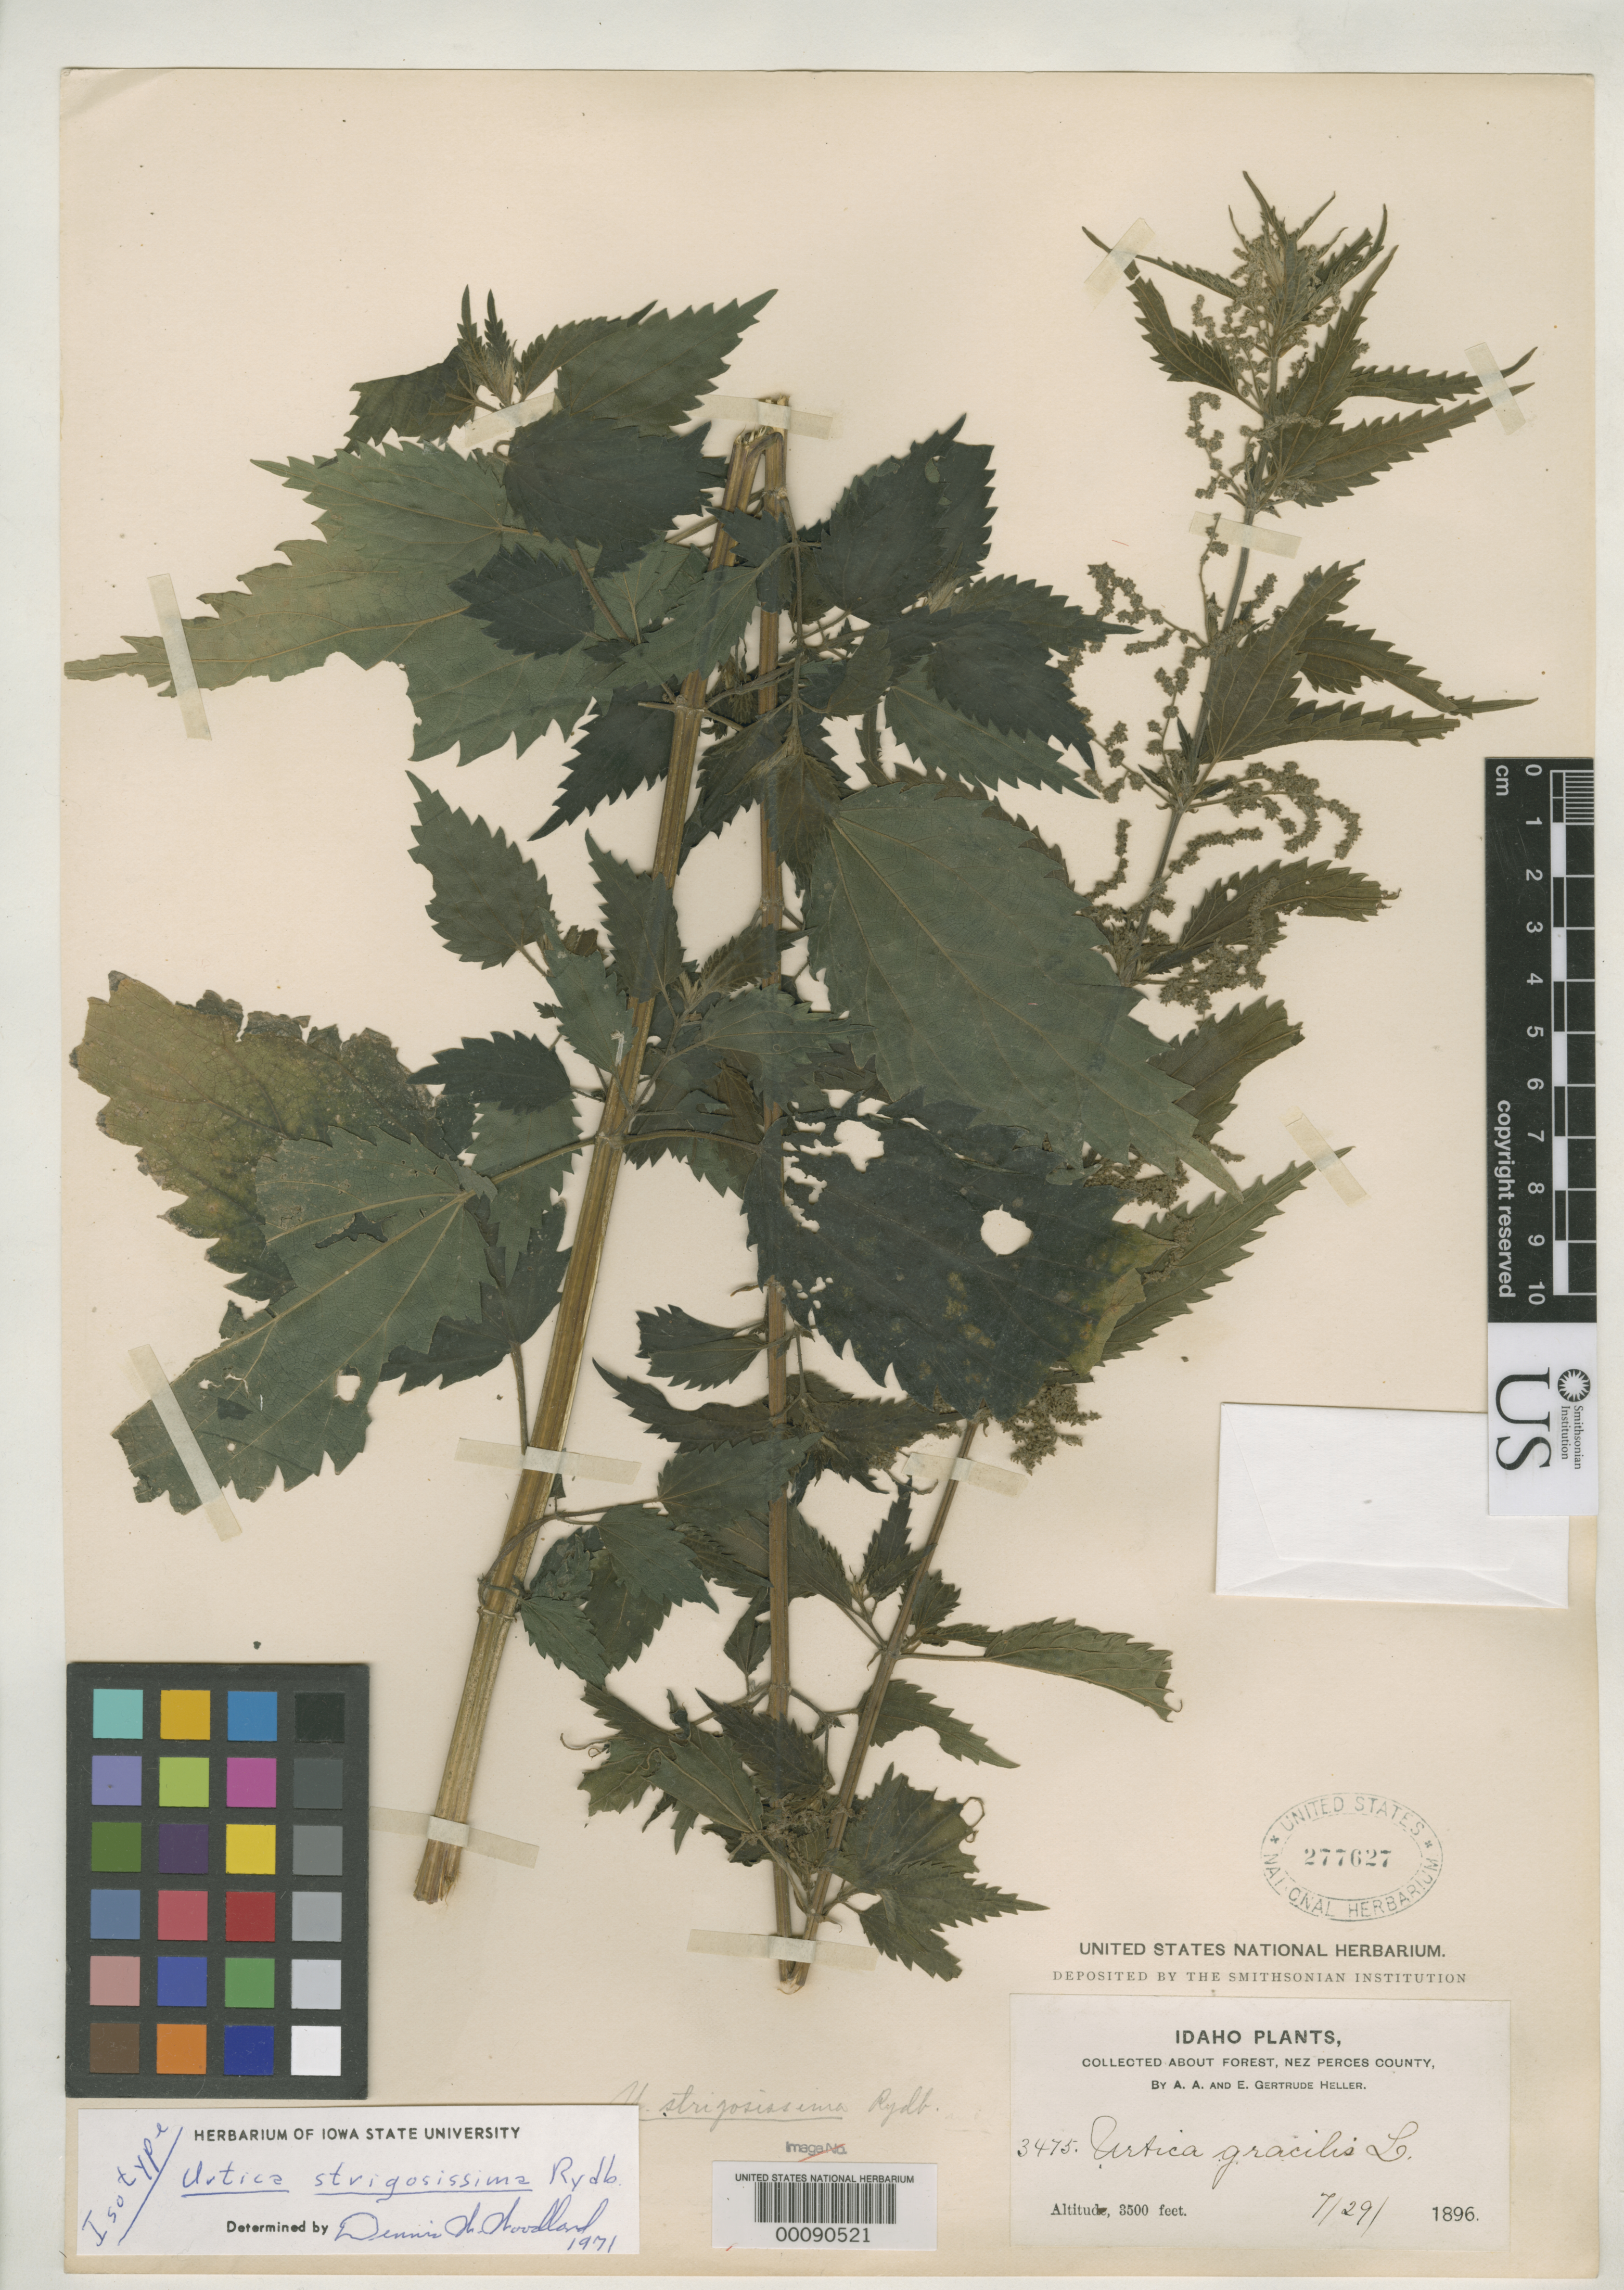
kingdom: Plantae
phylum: Tracheophyta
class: Magnoliopsida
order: Rosales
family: Urticaceae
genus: Urtica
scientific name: Urtica strigosissima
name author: Rydb.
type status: Isotype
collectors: A. A. Heller & E. G. Heller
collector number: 3475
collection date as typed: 29 Jul 1896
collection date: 1896-07-29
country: United States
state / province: Idaho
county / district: Nez Perce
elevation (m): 1067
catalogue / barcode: US 277627